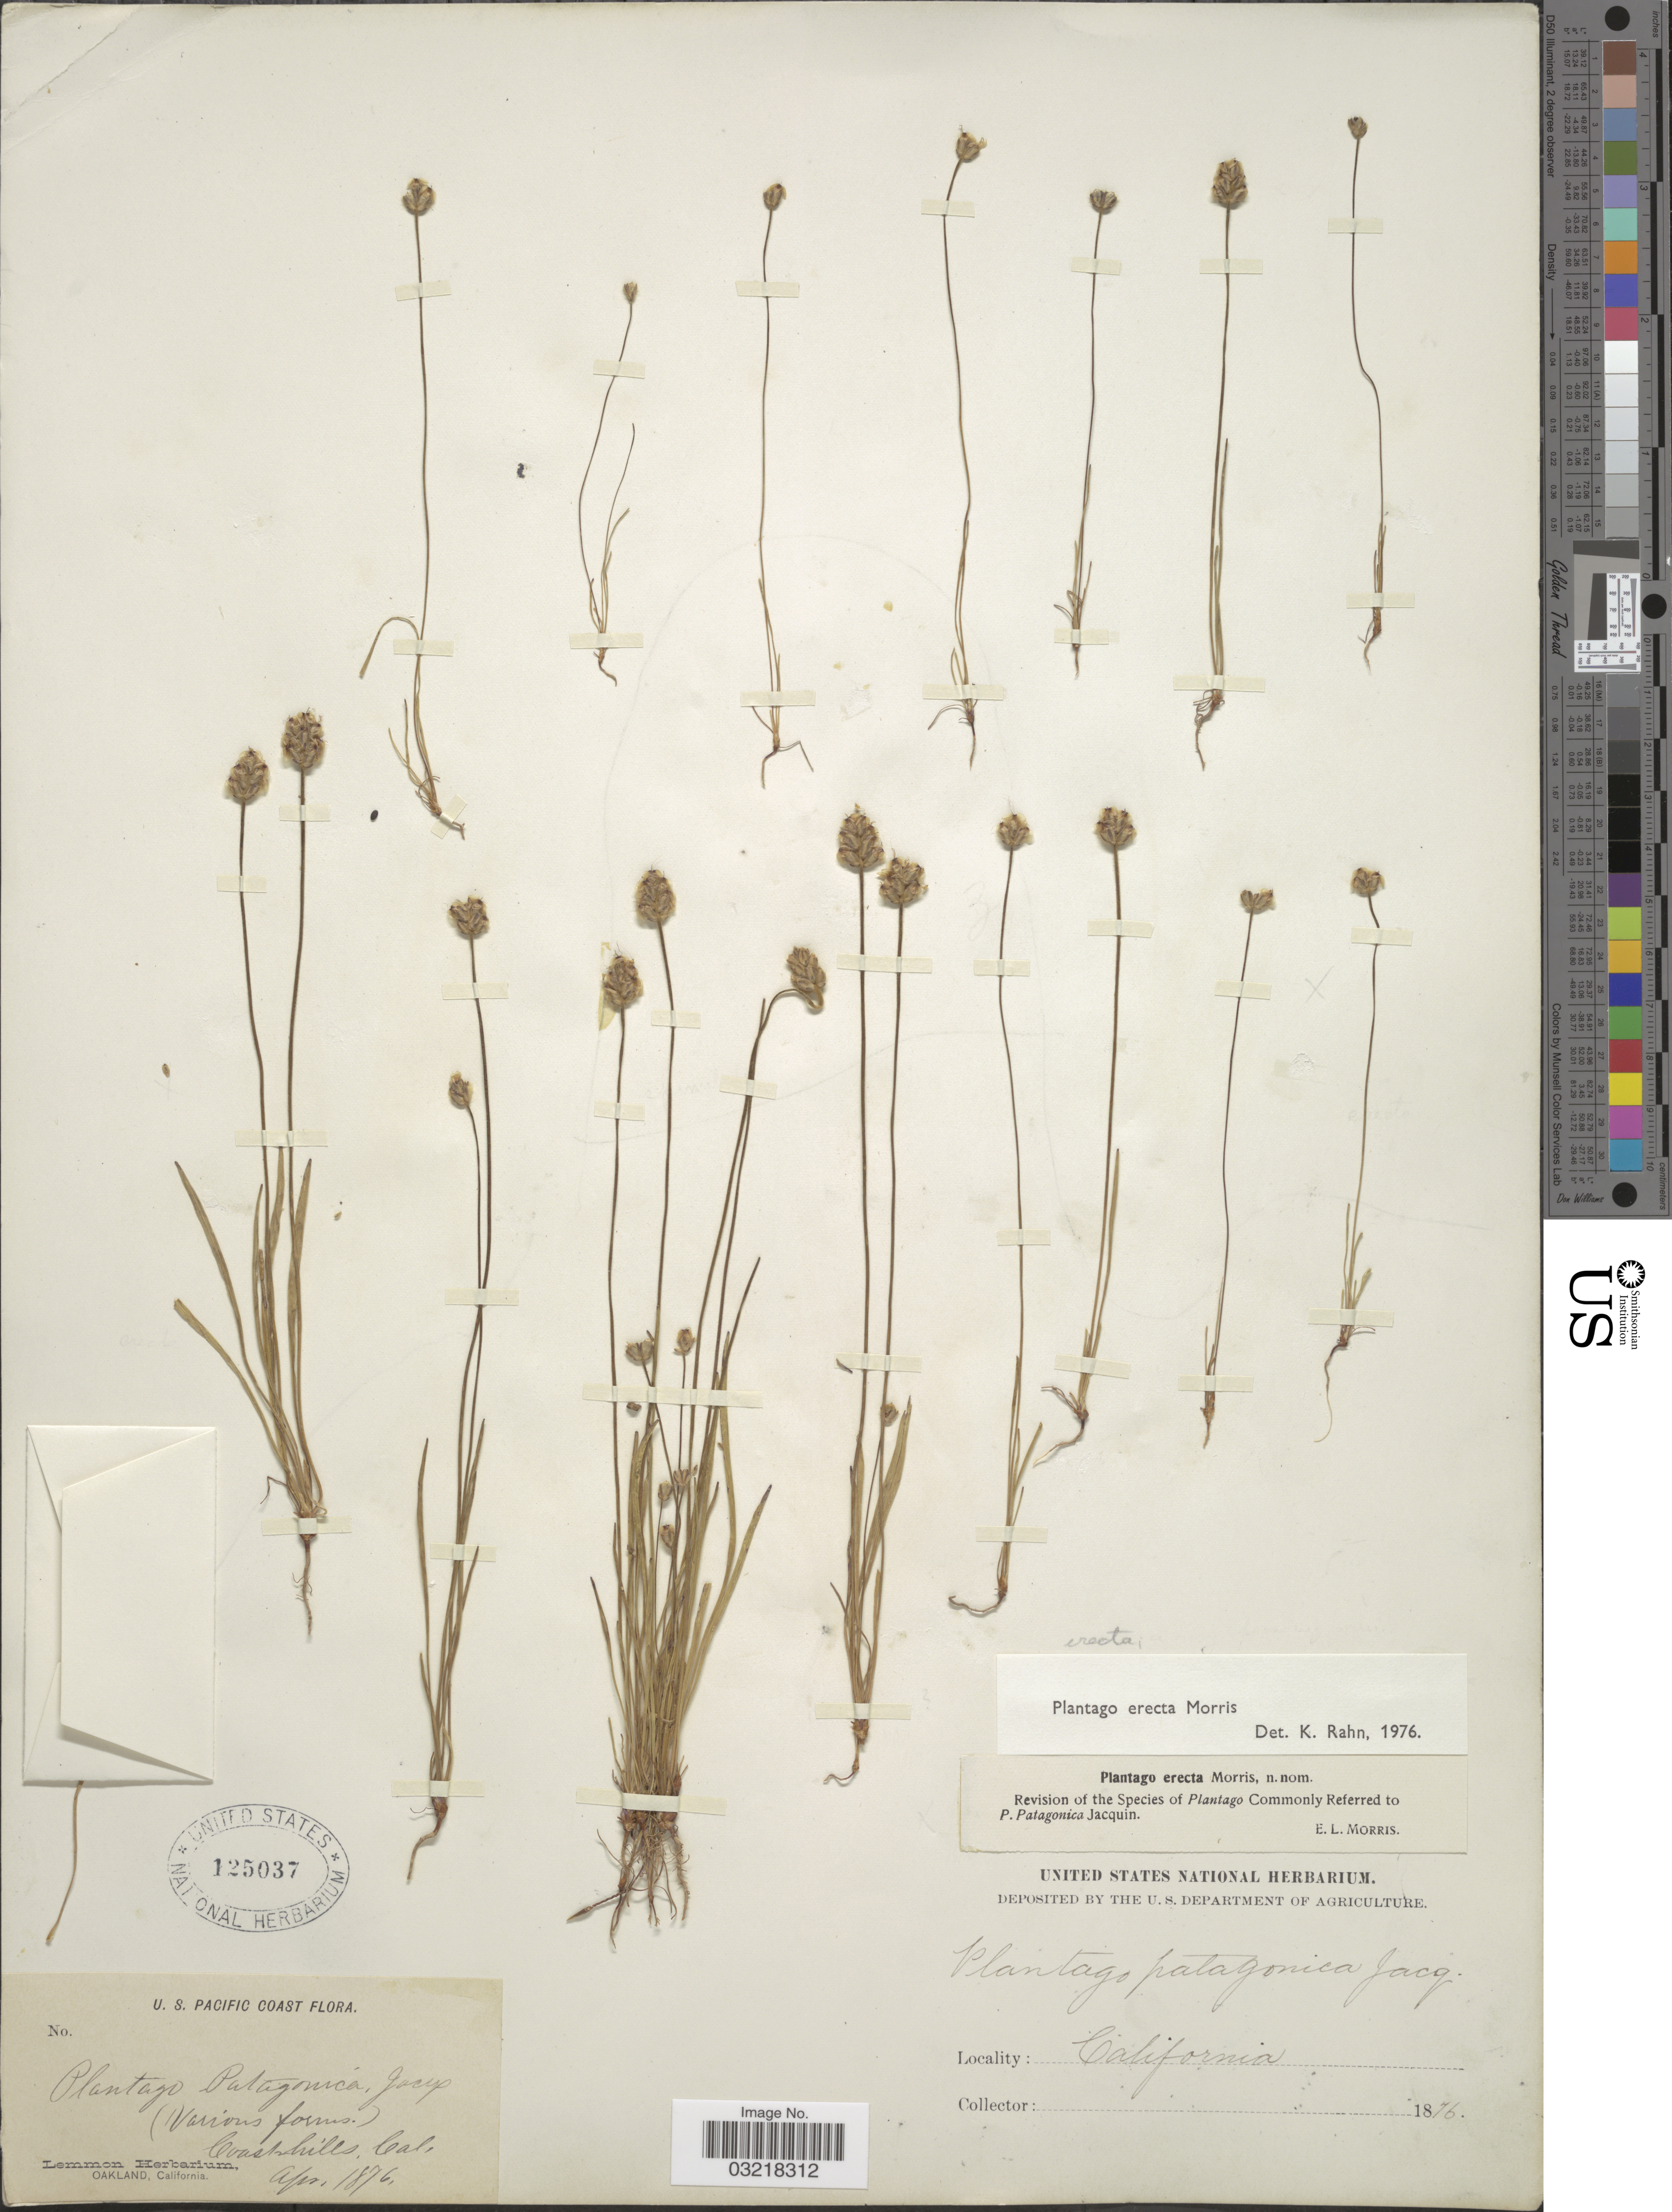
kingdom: Plantae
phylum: Tracheophyta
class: Magnoliopsida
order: Lamiales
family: Plantaginaceae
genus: Plantago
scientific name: Plantago erecta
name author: Morris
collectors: ex herb. Lemmon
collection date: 1876-04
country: United States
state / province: California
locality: U. S. Pacific Coast. Coasthills.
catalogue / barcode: US 125037